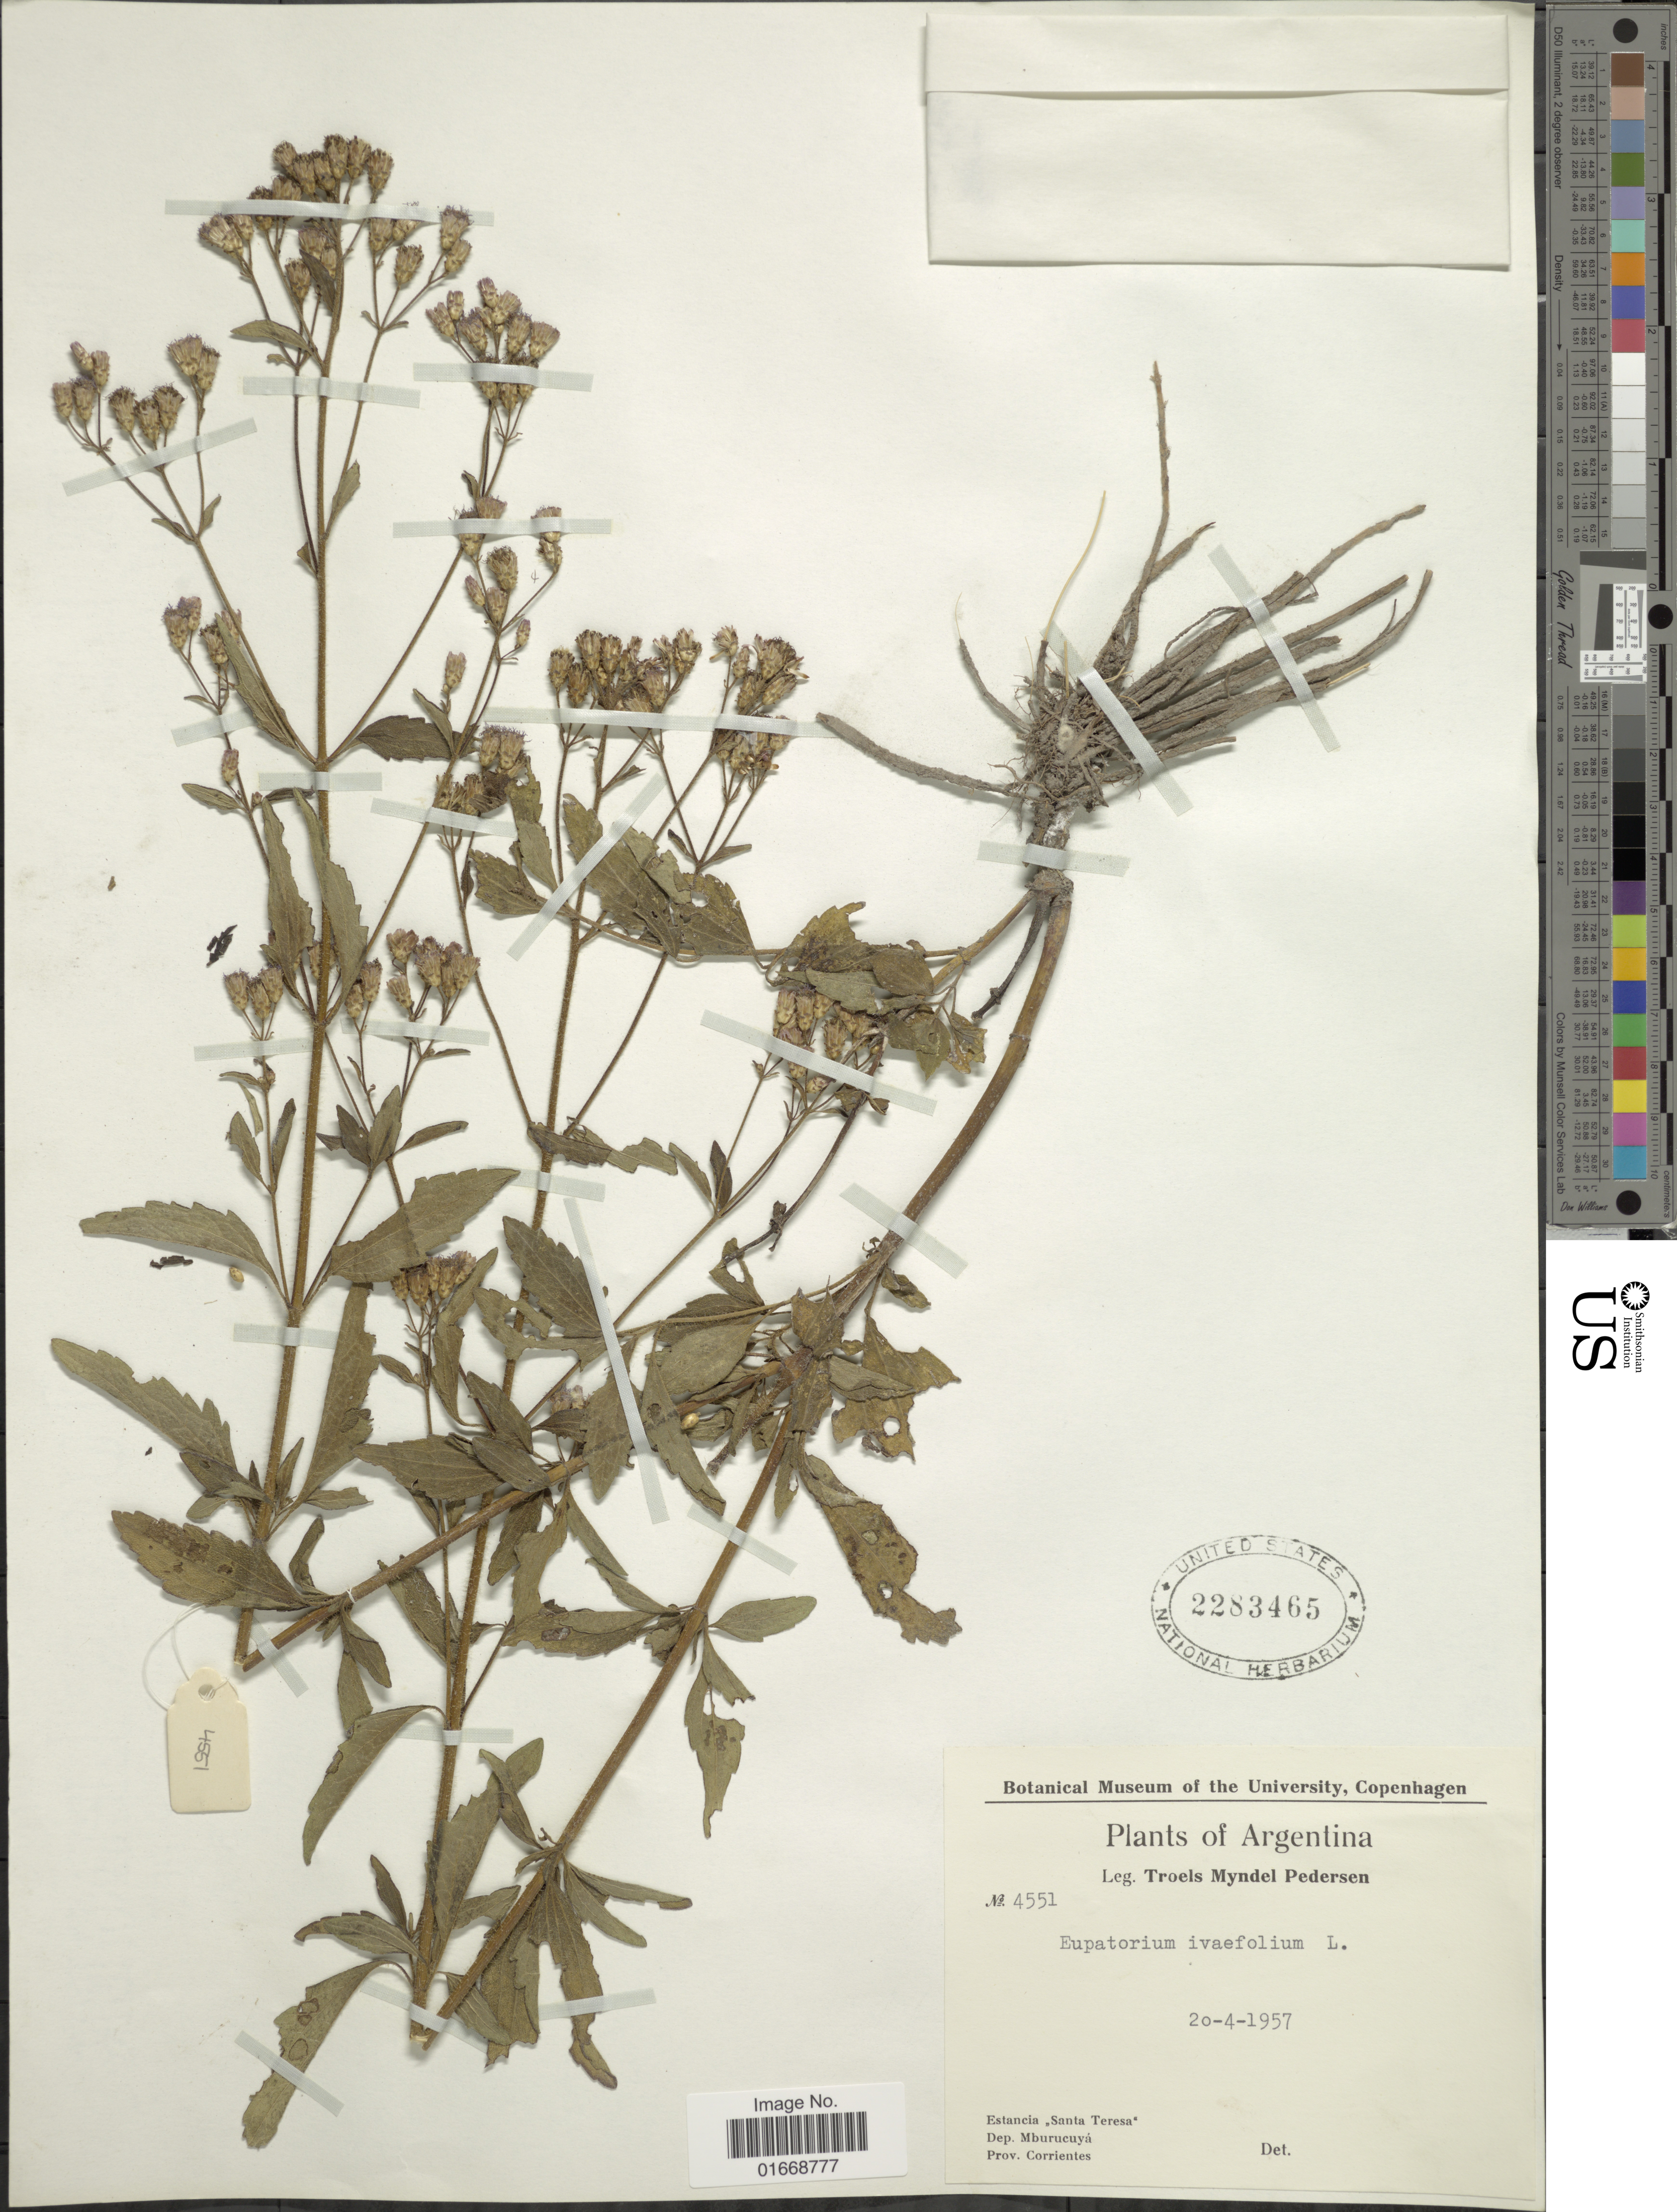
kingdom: Plantae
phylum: Tracheophyta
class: Magnoliopsida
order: Asterales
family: Asteraceae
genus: Chromolaena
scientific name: Chromolaena ivaefolia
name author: (L.) R.M. King & H. Rob.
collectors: T. Pederson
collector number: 4551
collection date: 1957-04-20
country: Argentina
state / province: Corrientes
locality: Estancia Santa Teresa, Dep. Mburucuya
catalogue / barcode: US 2283465